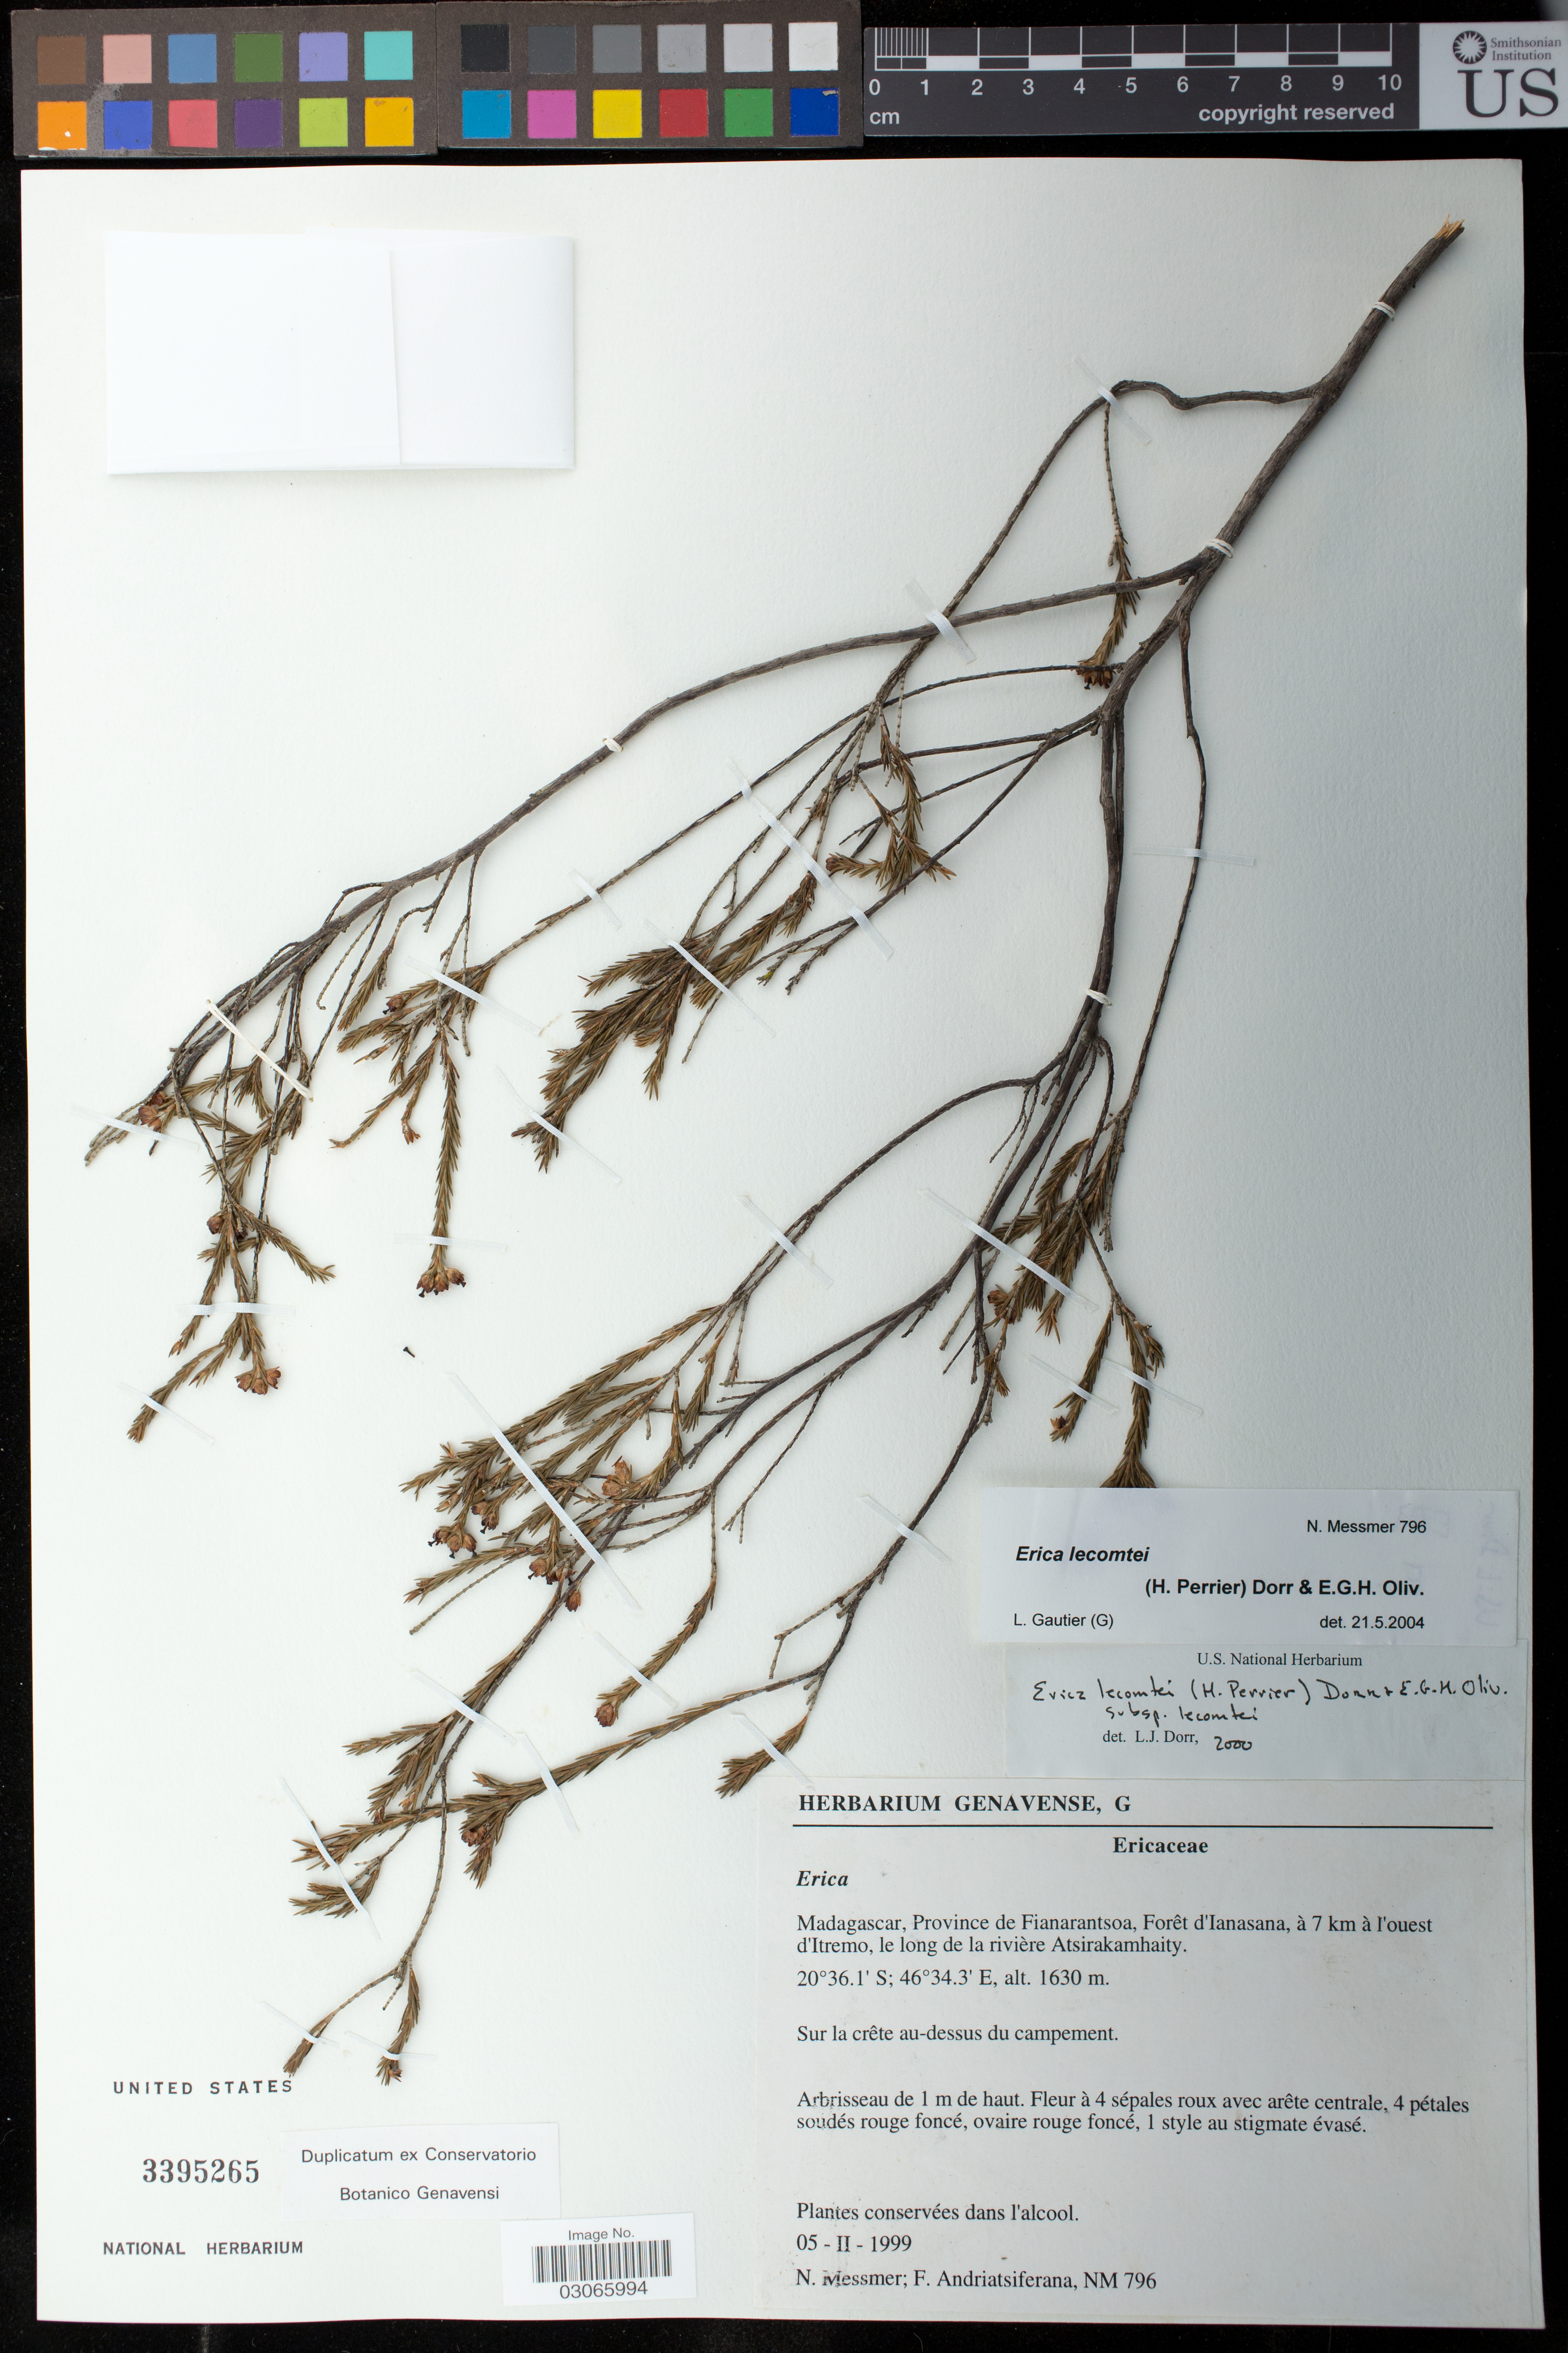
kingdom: Plantae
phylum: Tracheophyta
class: Magnoliopsida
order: Ericales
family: Ericaceae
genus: Erica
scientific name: Erica lecomtei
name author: (H. Perrier) Dorr & E.G.H. Oliv.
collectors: N. Messmer & F. Andriatsiferana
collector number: NM 796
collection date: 1999-02-05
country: Madagascar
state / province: Amoron'i Mania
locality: Forêt d'Ianasana, à 7 km à l'ouest d'Itremo, le long de la rivière Atsirakamhaity.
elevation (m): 1630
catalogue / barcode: US 3395265